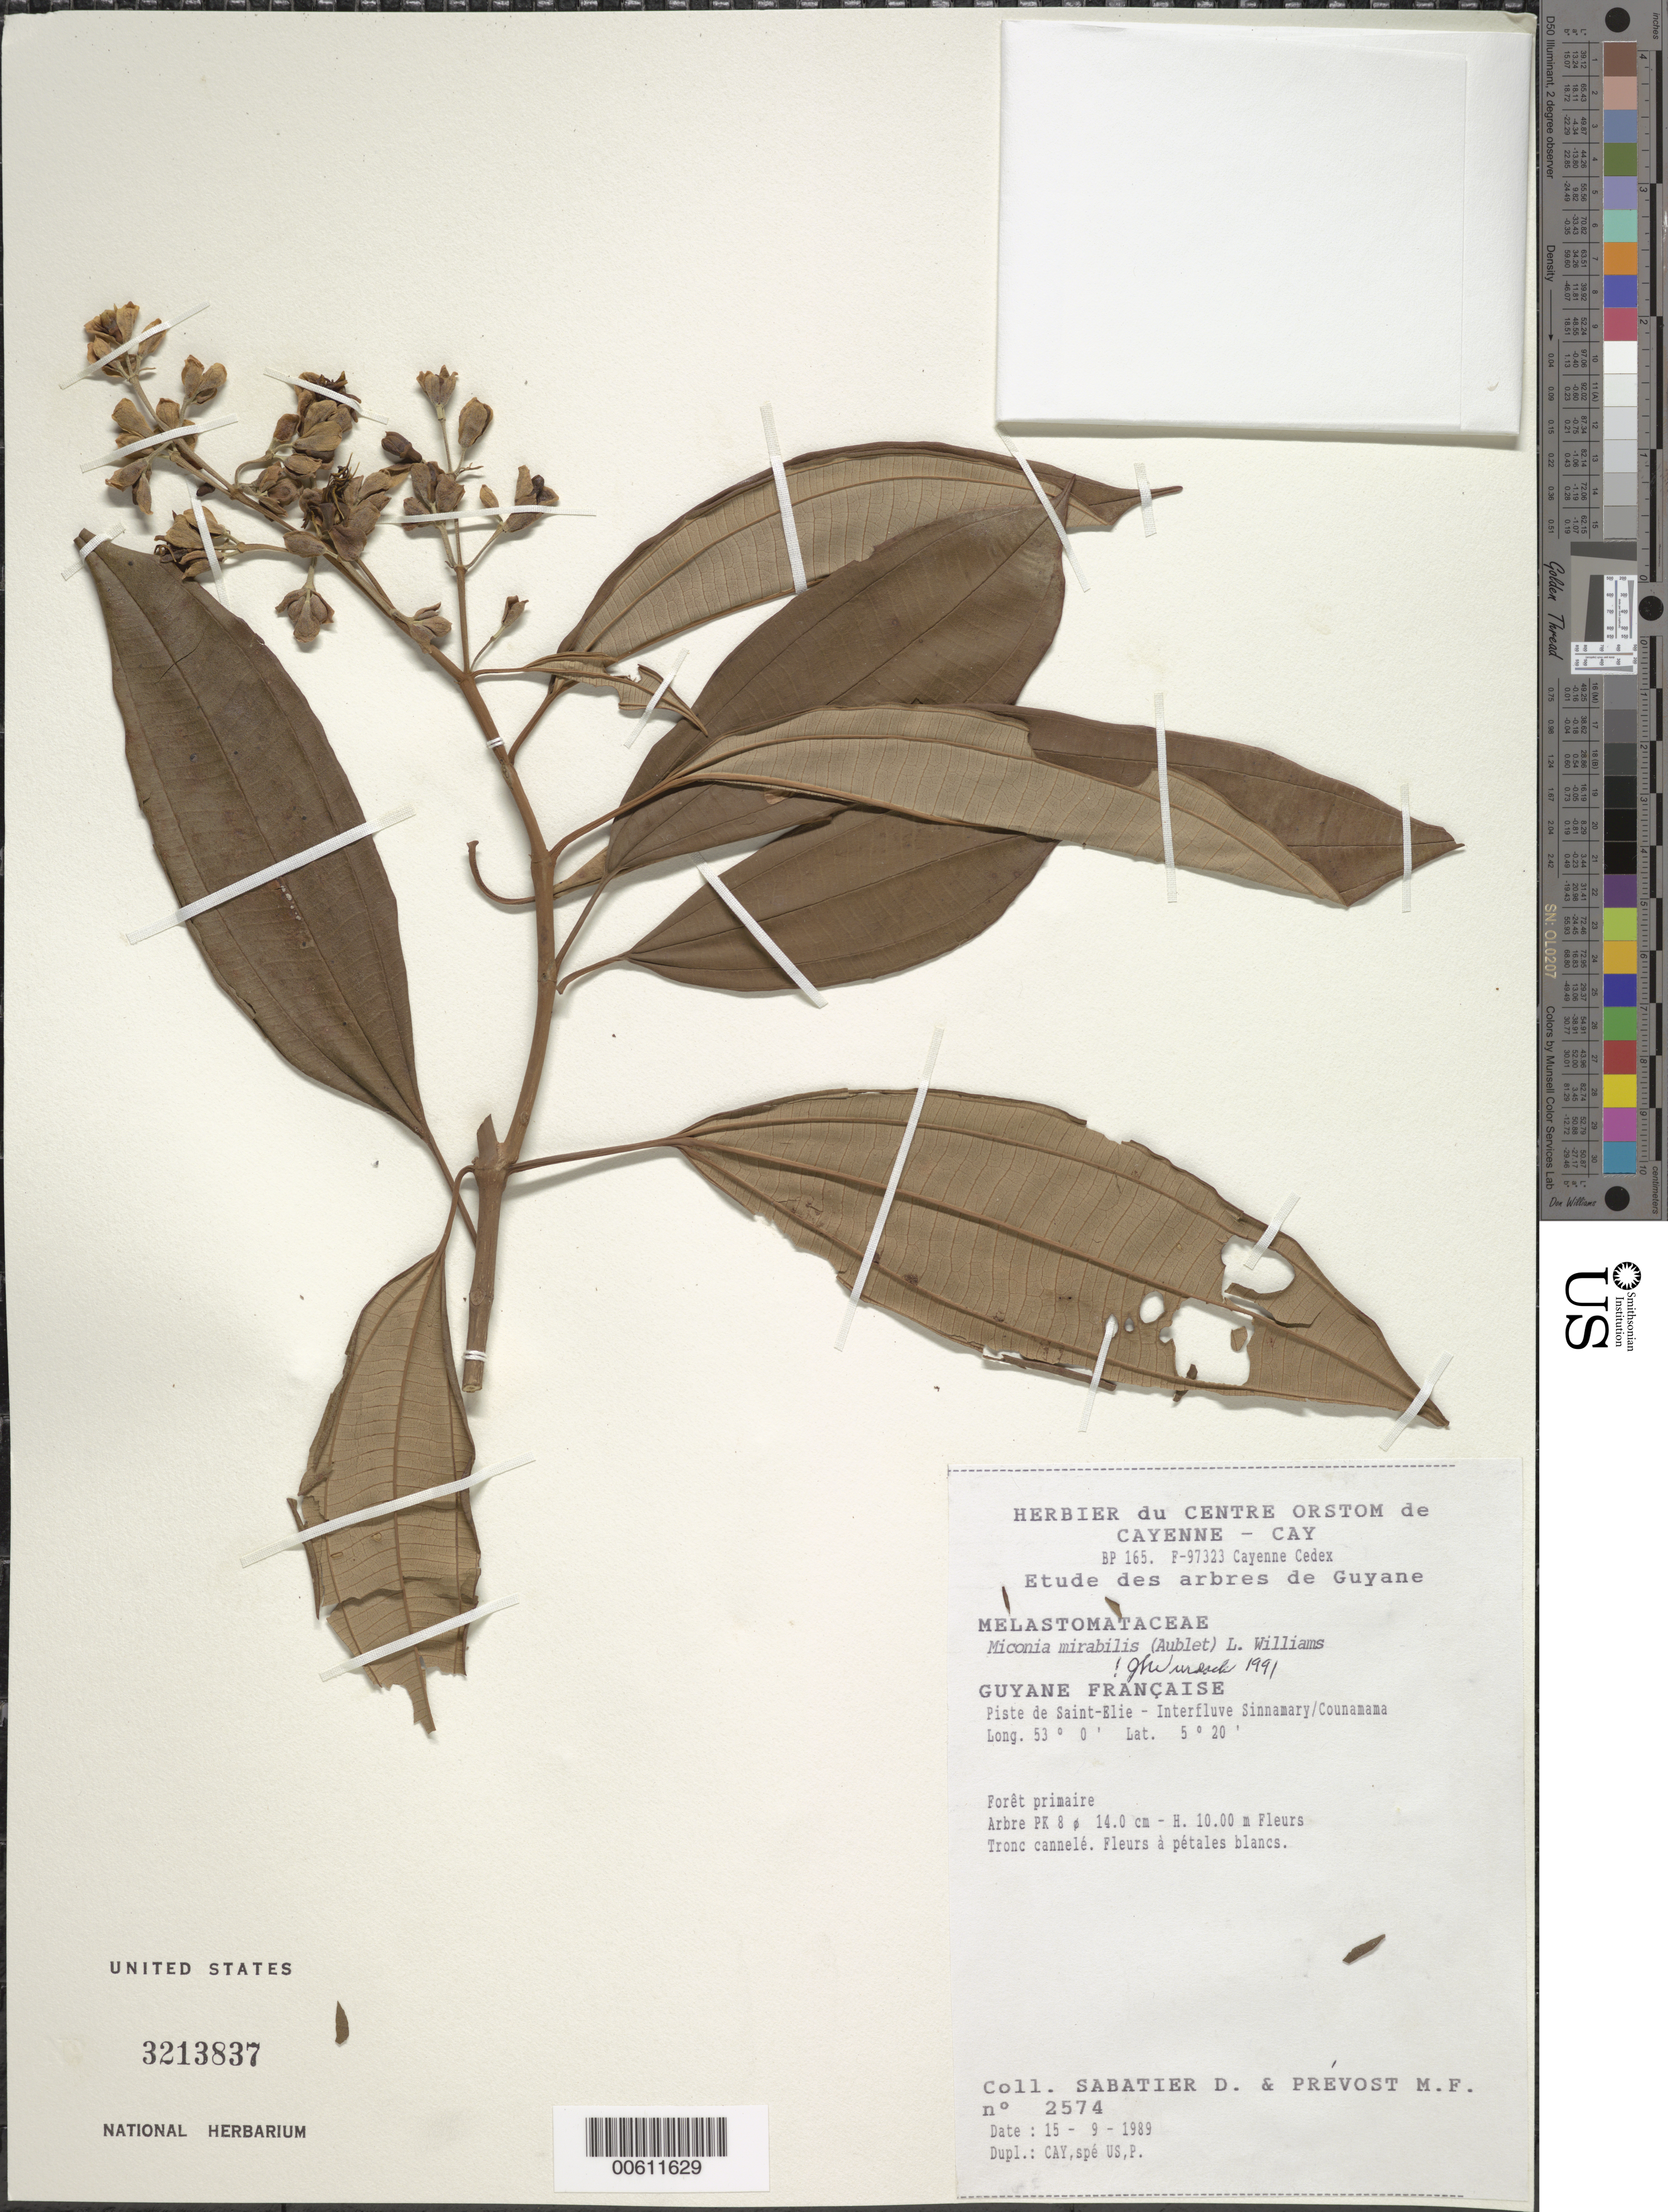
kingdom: Plantae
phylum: Tracheophyta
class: Magnoliopsida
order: Myrtales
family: Melastomataceae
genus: Miconia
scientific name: Miconia mirabilis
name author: (Aubl.) L.O. Williams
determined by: Wurdack, John J., (US), US (UNITED STATES)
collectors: D. Sabatier & M.-F. Prévost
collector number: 2574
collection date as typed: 15-Sep-89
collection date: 1989-09-15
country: French Guiana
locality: Piste de Saint-Élie, interfleuve Sinnamary-Counamama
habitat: Primary forest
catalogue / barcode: US 3213837